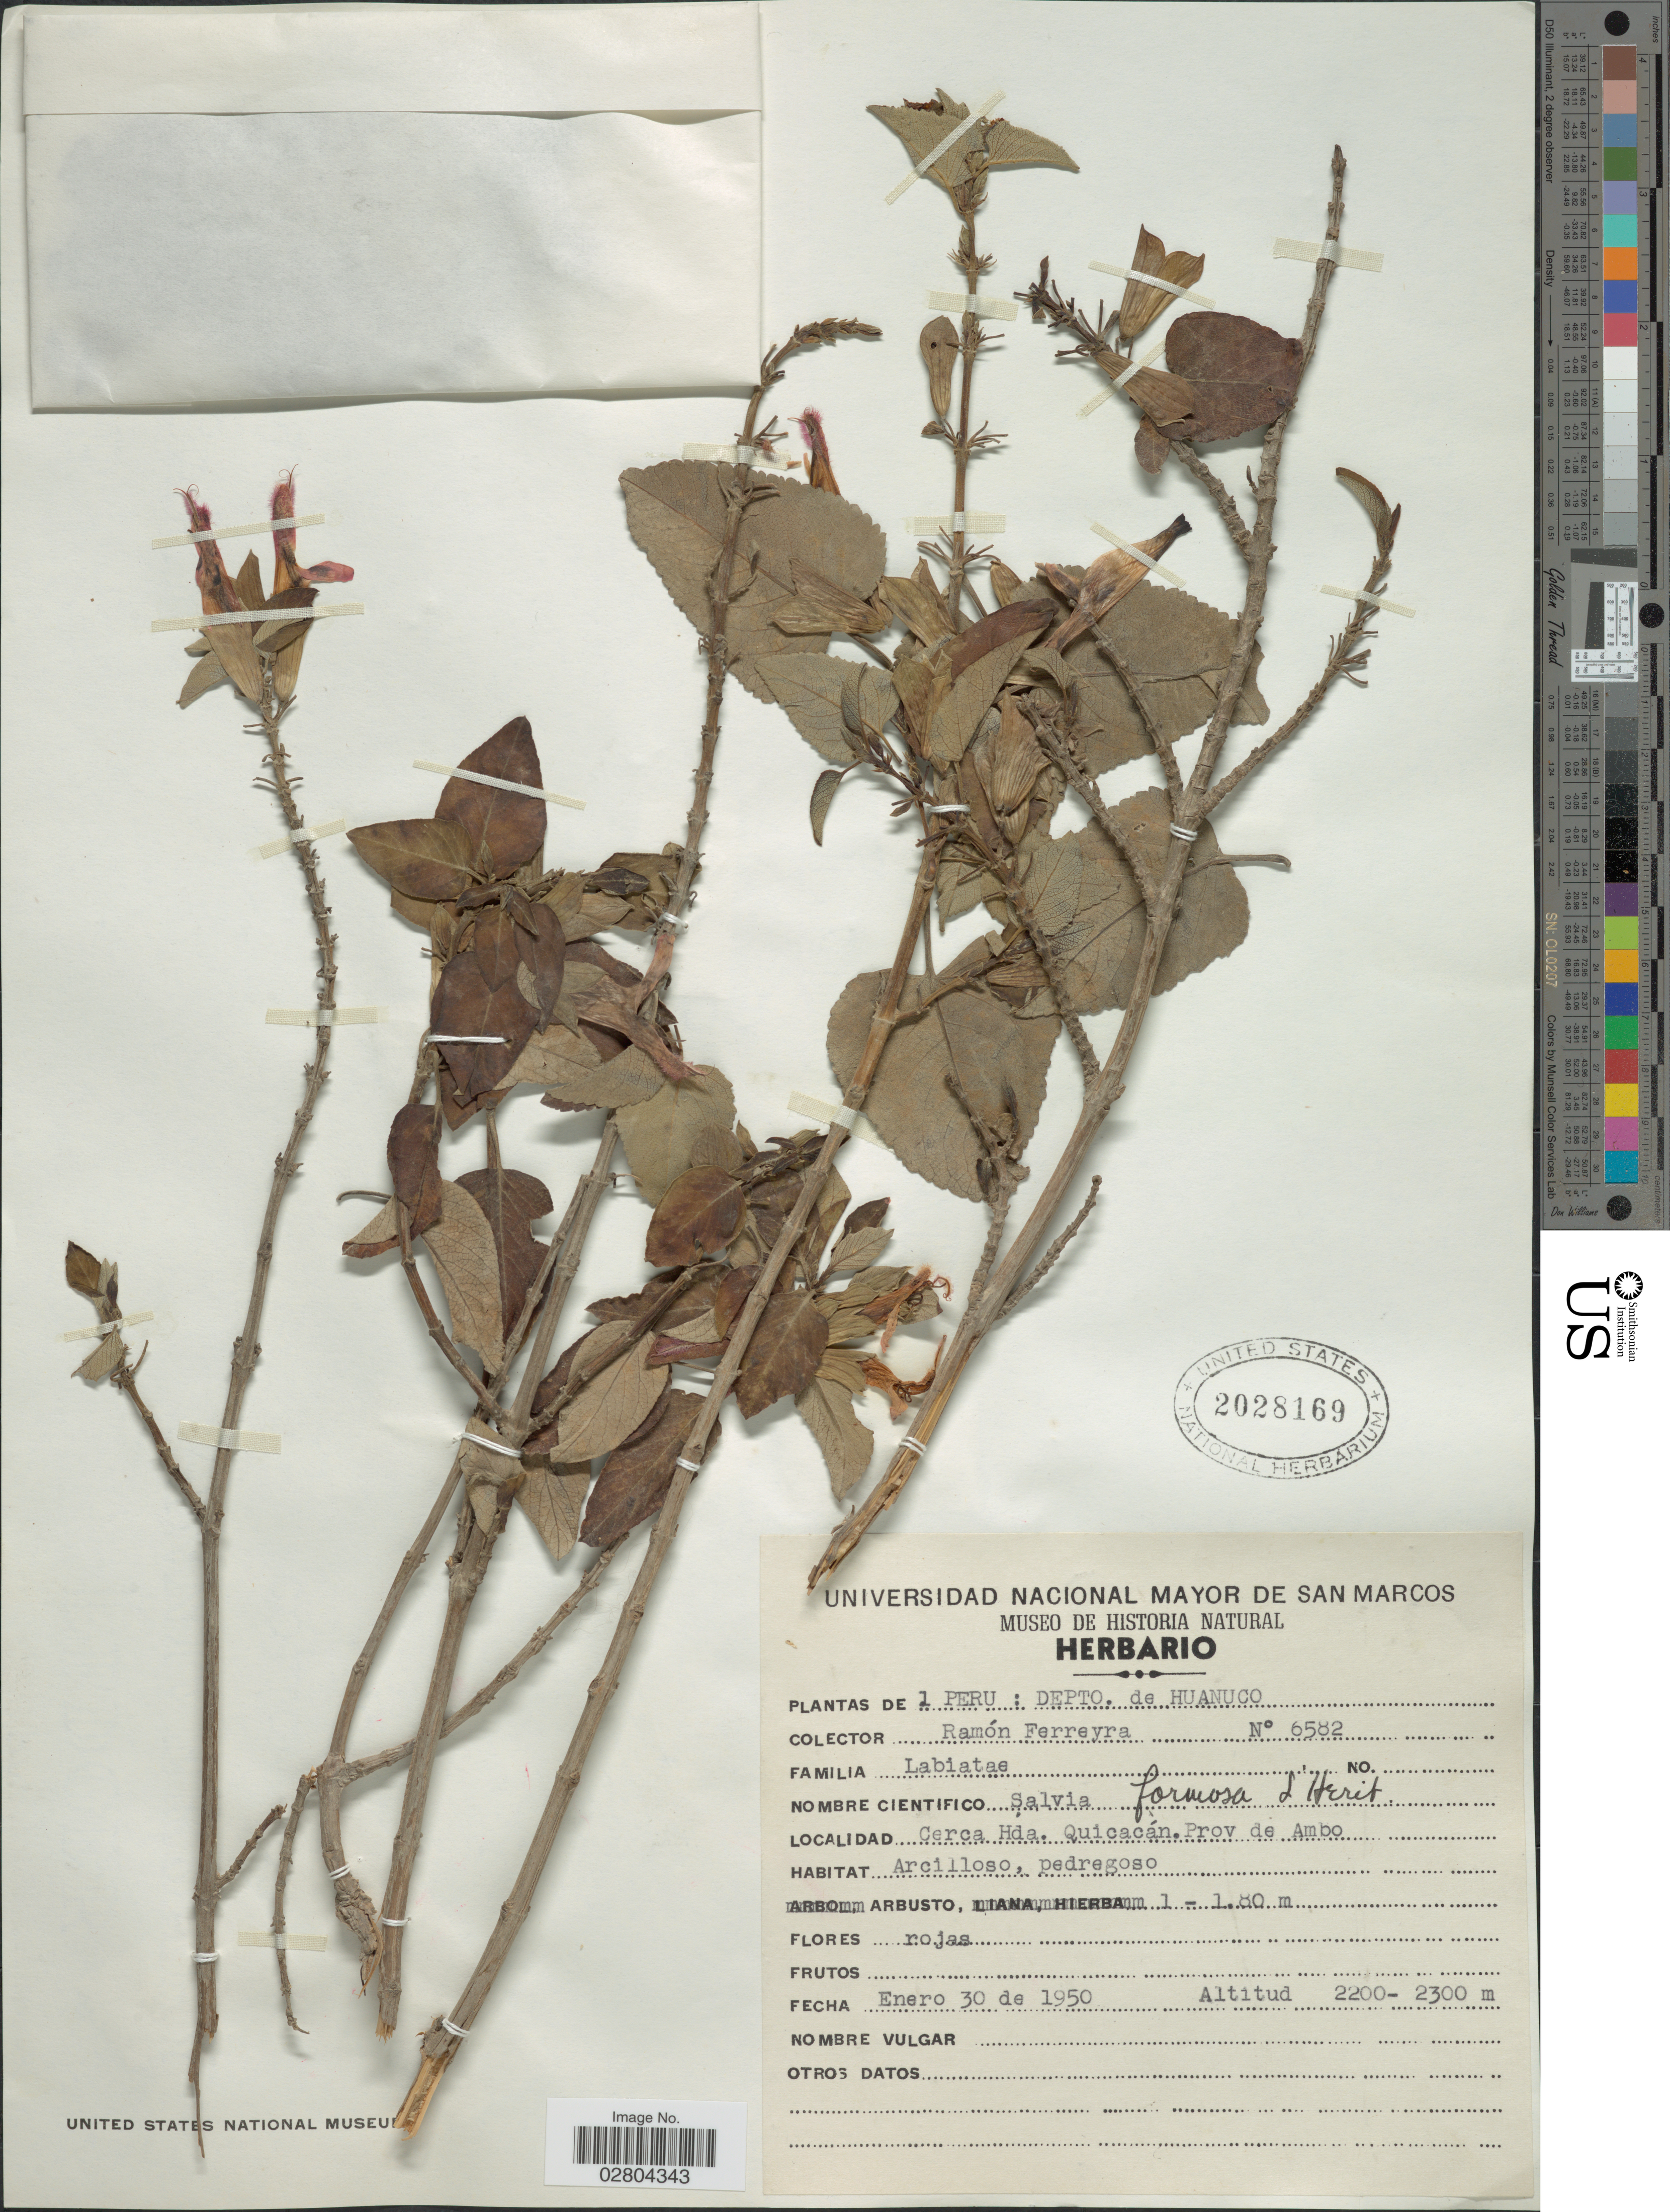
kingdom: Plantae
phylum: Tracheophyta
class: Magnoliopsida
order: Lamiales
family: Lamiaceae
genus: Salvia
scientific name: Salvia formosa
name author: L'Hér.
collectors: R. A. Ferreyra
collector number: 6582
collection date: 1950-01-30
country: Peru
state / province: Huánuco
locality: Depto. de Huanuco. Cerca Hda. Quicacán. Prov de Ambo.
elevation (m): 2200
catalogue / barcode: US 2028169